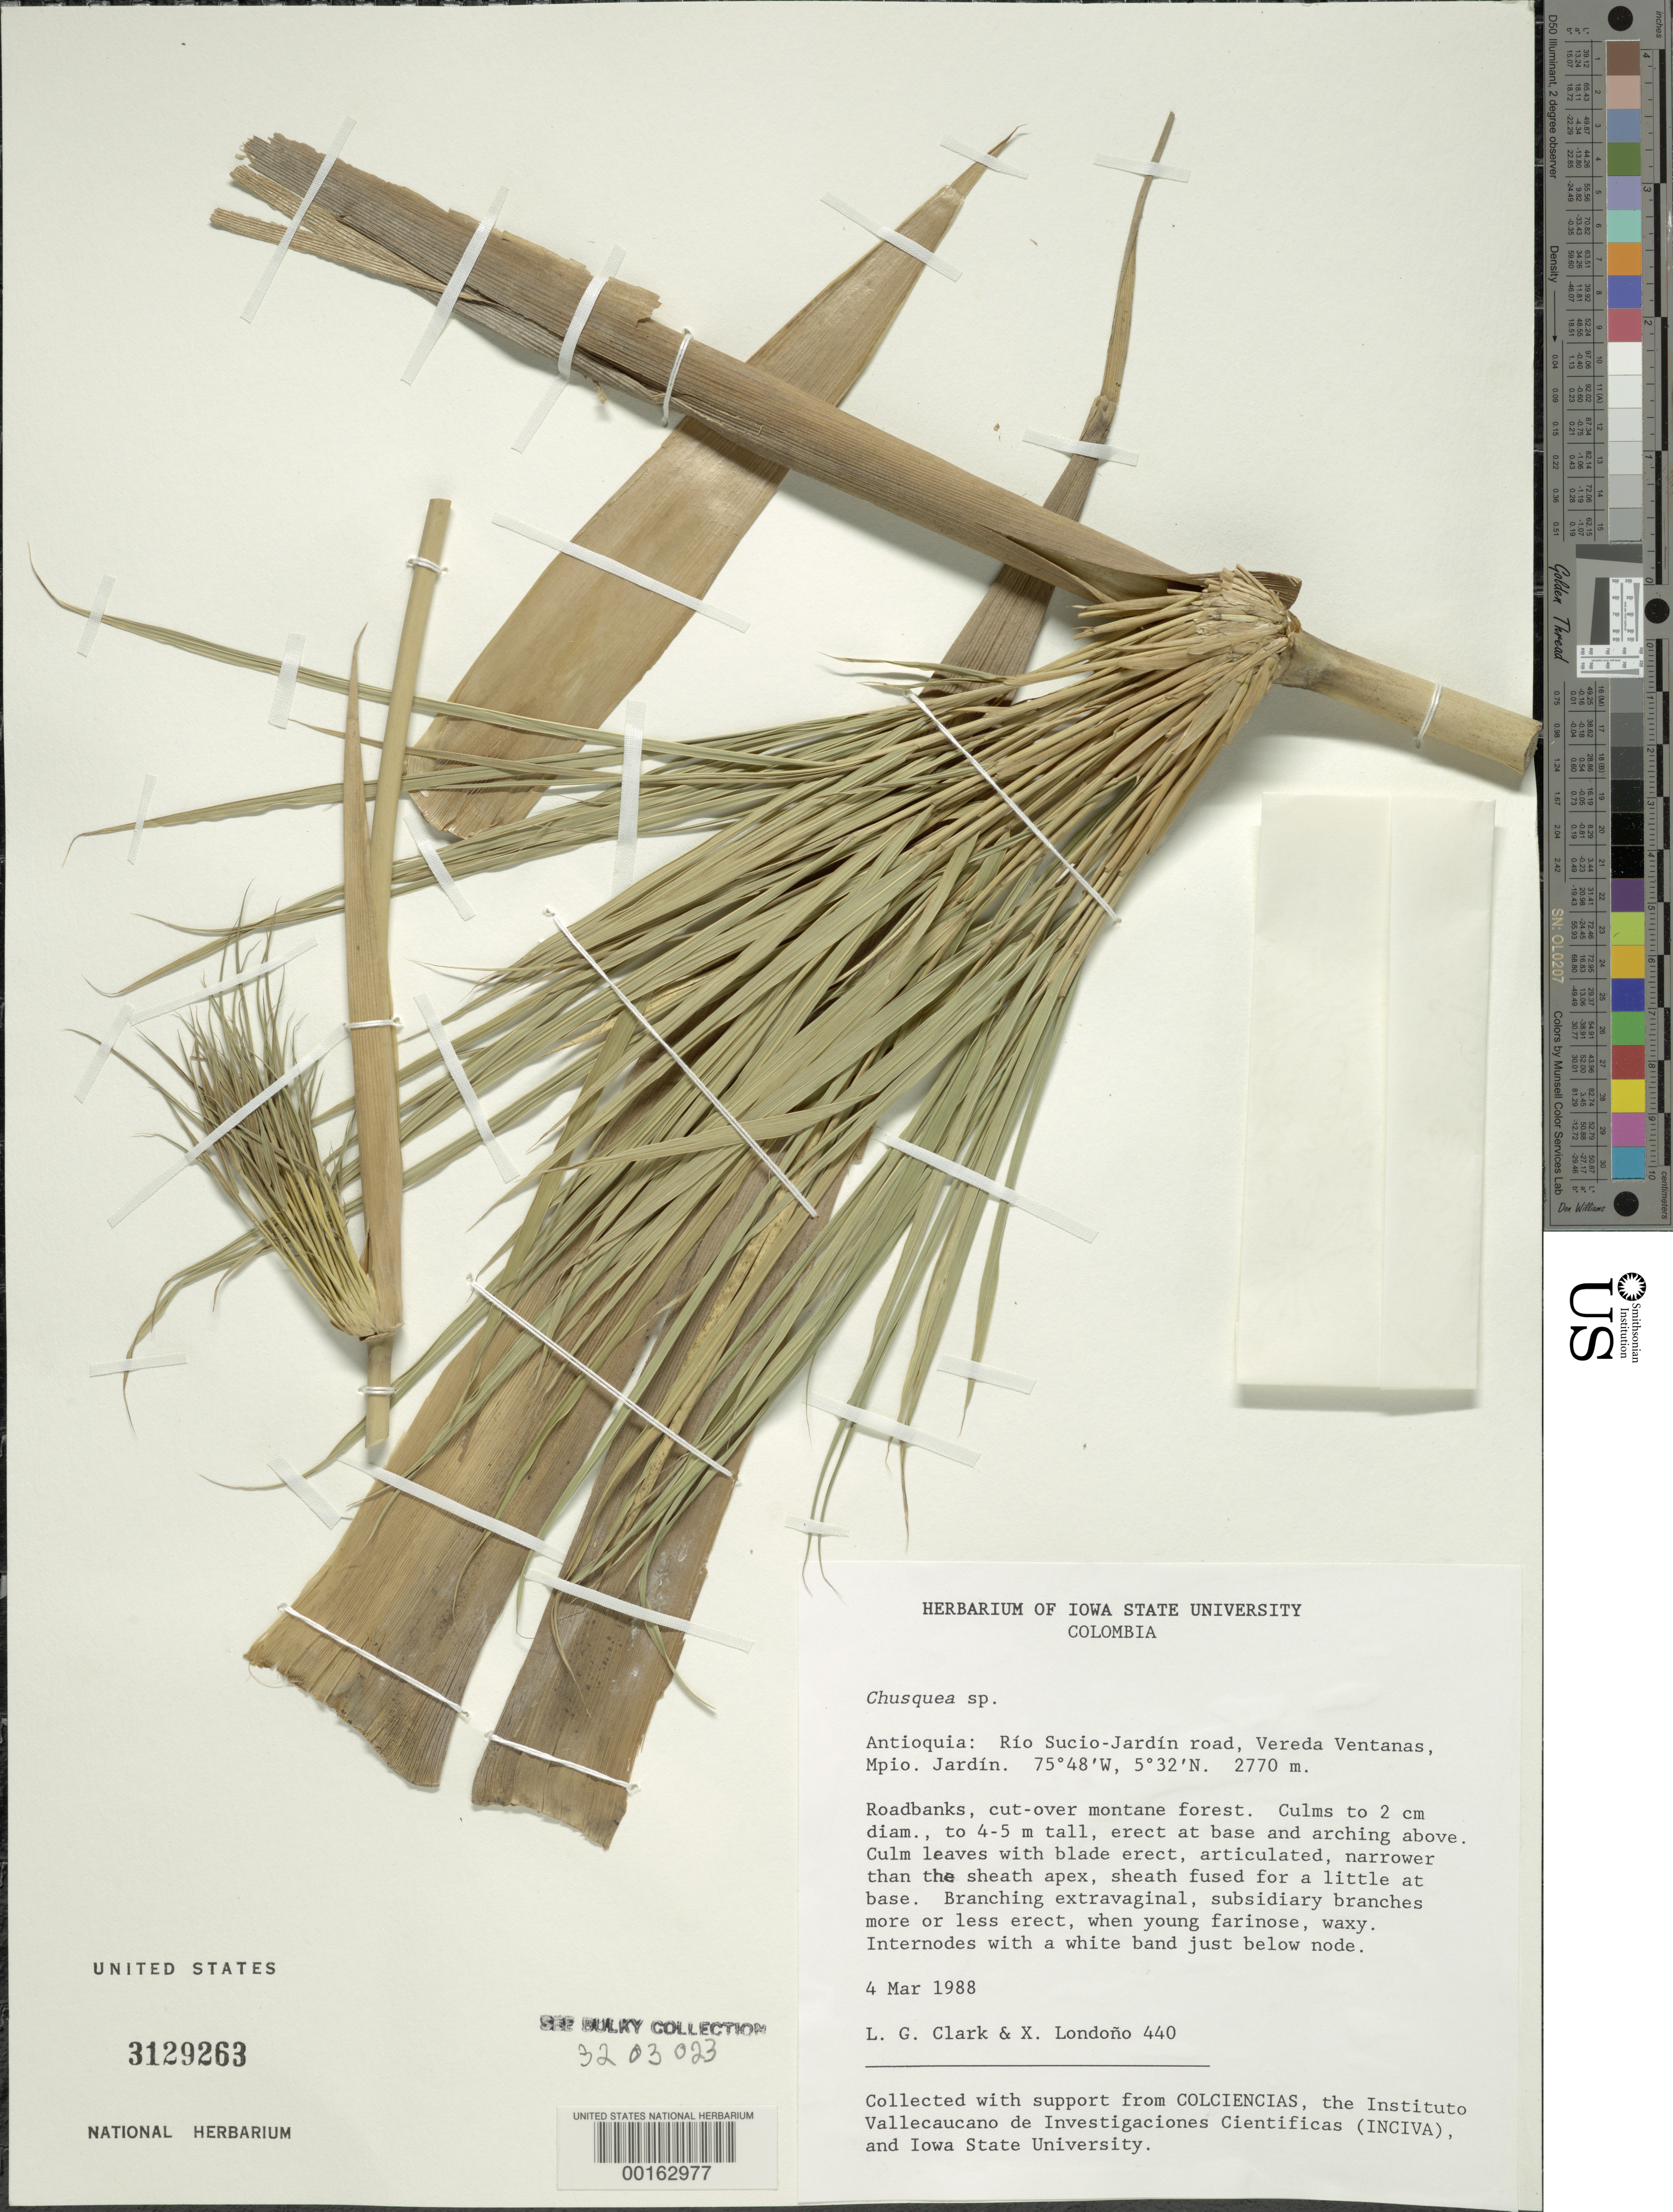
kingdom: Plantae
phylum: Tracheophyta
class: Liliopsida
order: Poales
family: Poaceae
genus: Chusquea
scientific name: Chusquea sp.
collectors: L. G. Clark & X. Londoño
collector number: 440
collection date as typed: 04 Mar 1988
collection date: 1988-03-04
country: Colombia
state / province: Antioquia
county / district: Jardín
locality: Rio Sucio-Jardin road, Vereda Ventanas, Mun. Jardin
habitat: Roadbanks, cut-over montane forest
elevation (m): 2770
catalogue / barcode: US 3129263